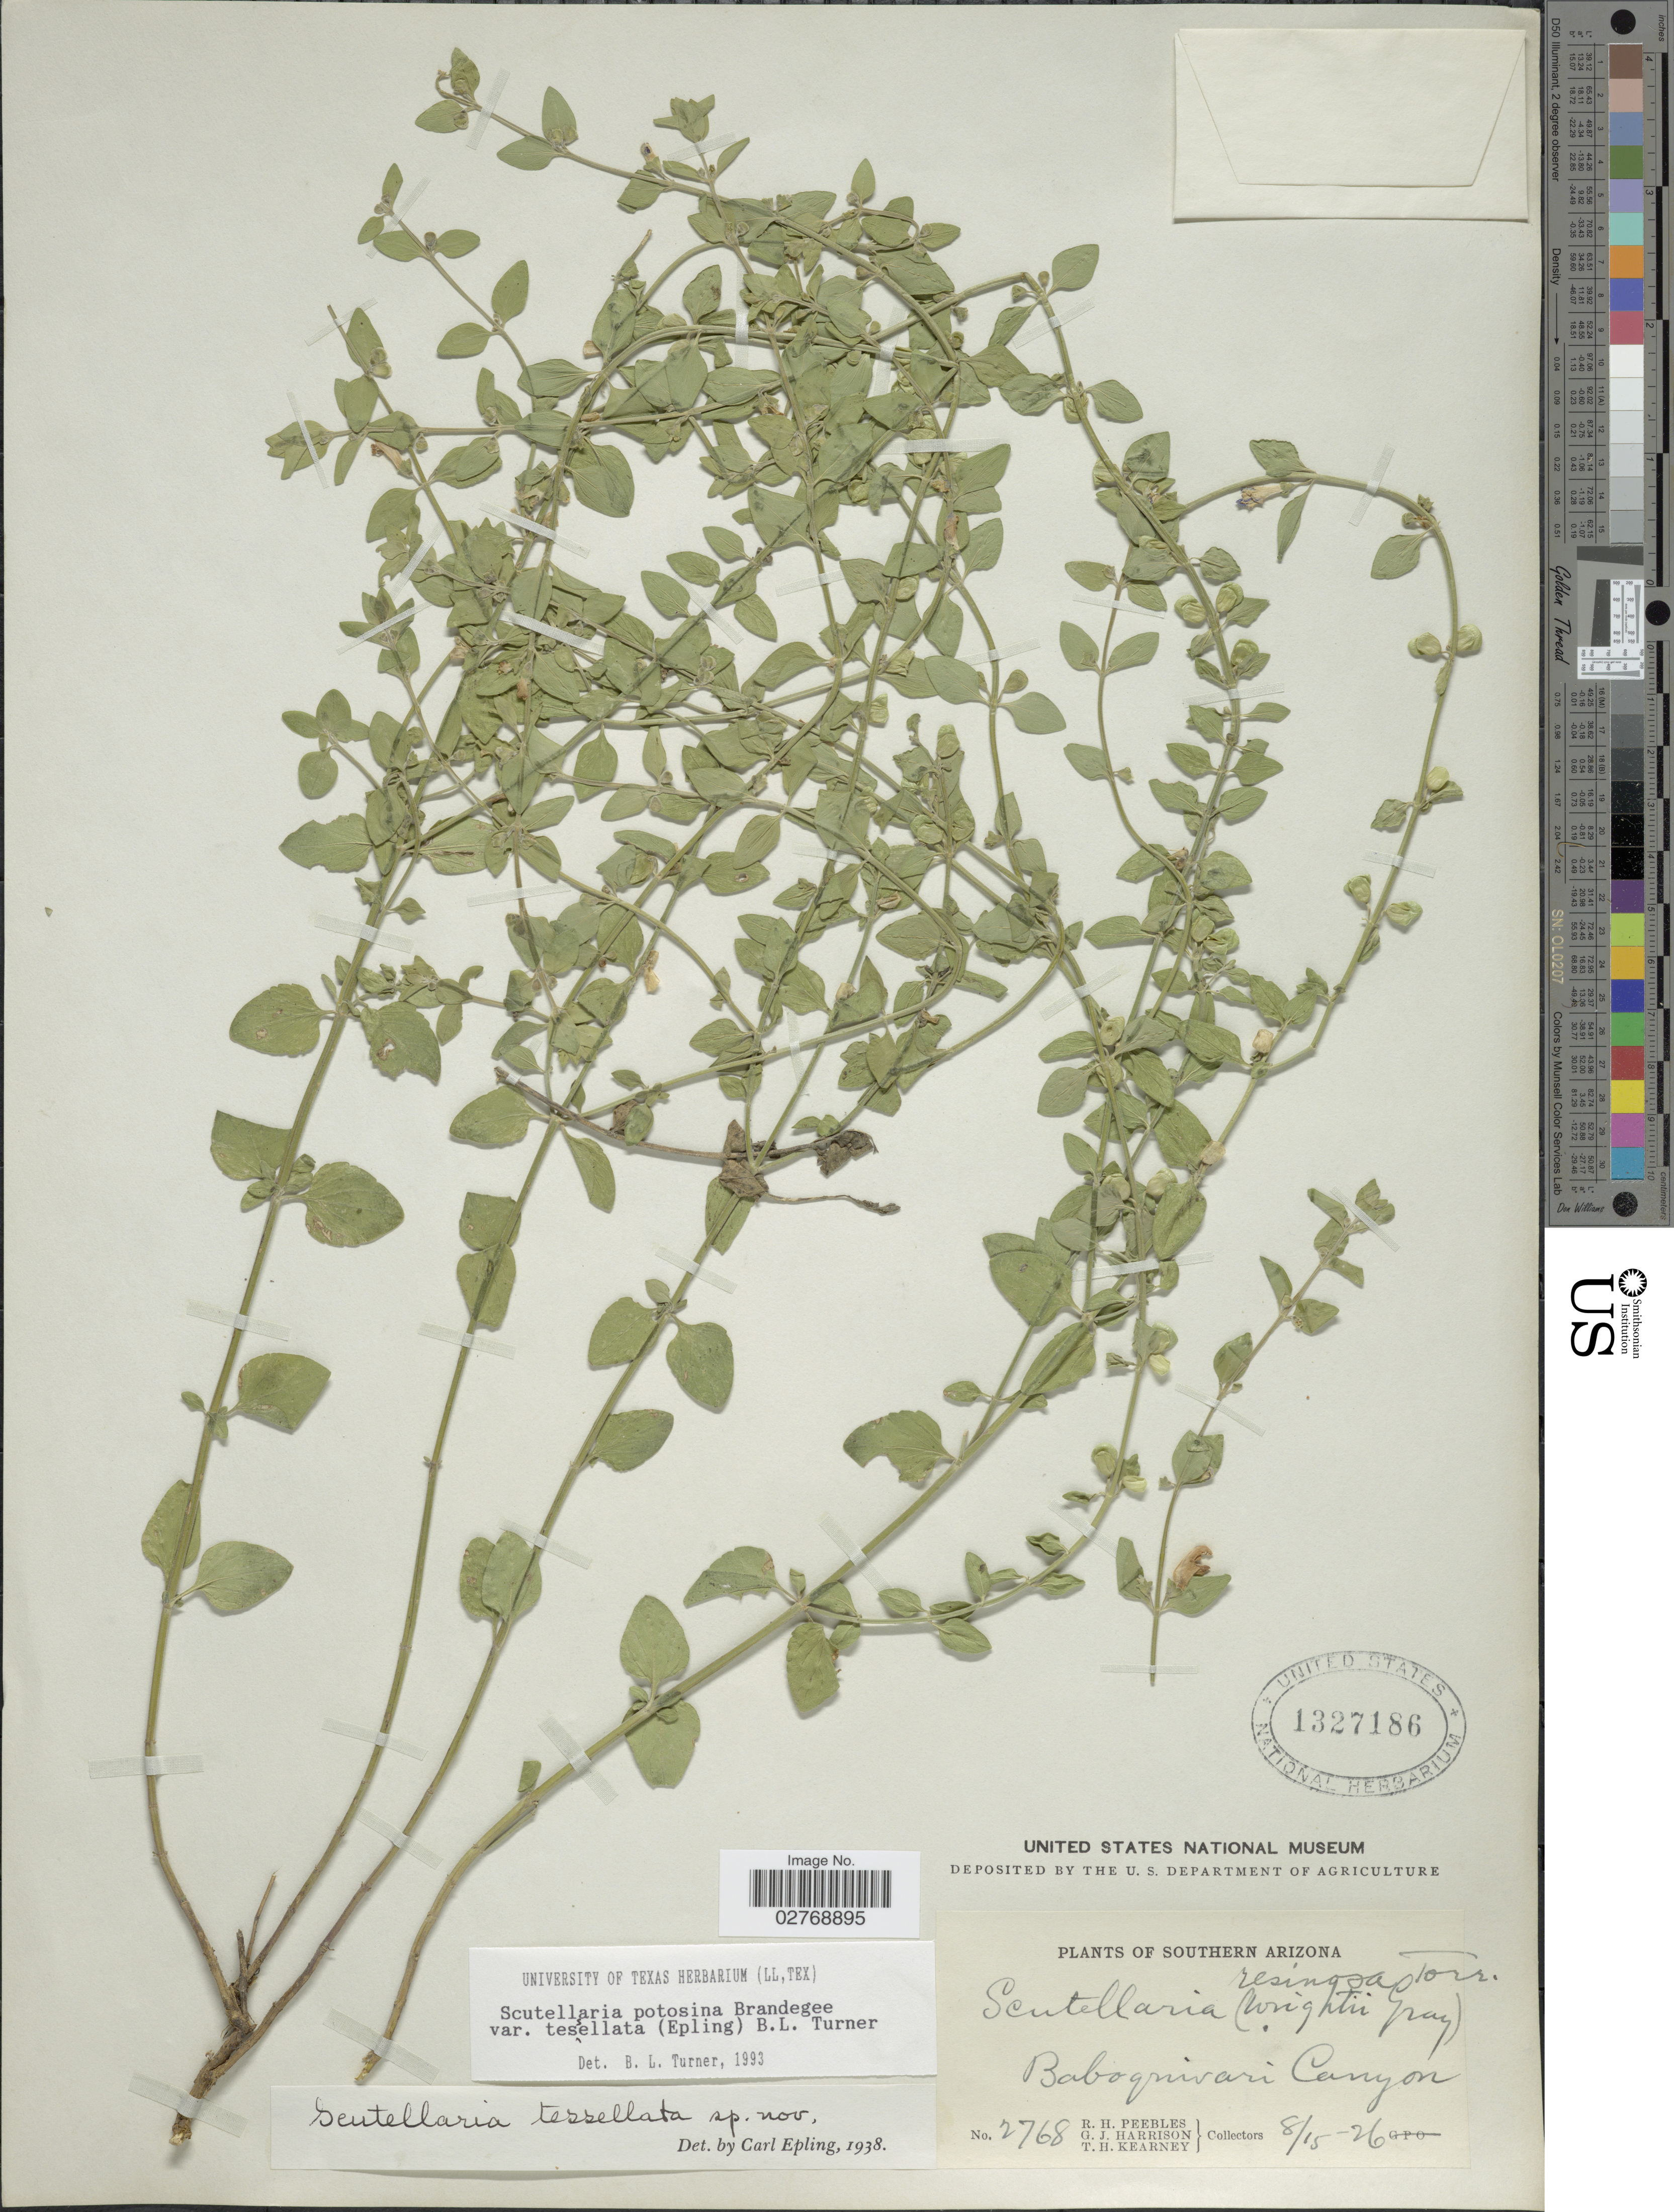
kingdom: Plantae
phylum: Tracheophyta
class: Magnoliopsida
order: Lamiales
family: Lamiaceae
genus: Scutellaria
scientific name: Scutellaria potosina var. tessellata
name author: Brandegee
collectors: R. H. Peebles, G. J. Harrison & T. H. Kearney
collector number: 2768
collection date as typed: Transcribed d/m/y: 15/8/26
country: United States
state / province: Arizona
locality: Southern Arizona. Baboquivari Canyon.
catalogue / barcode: US 1327186